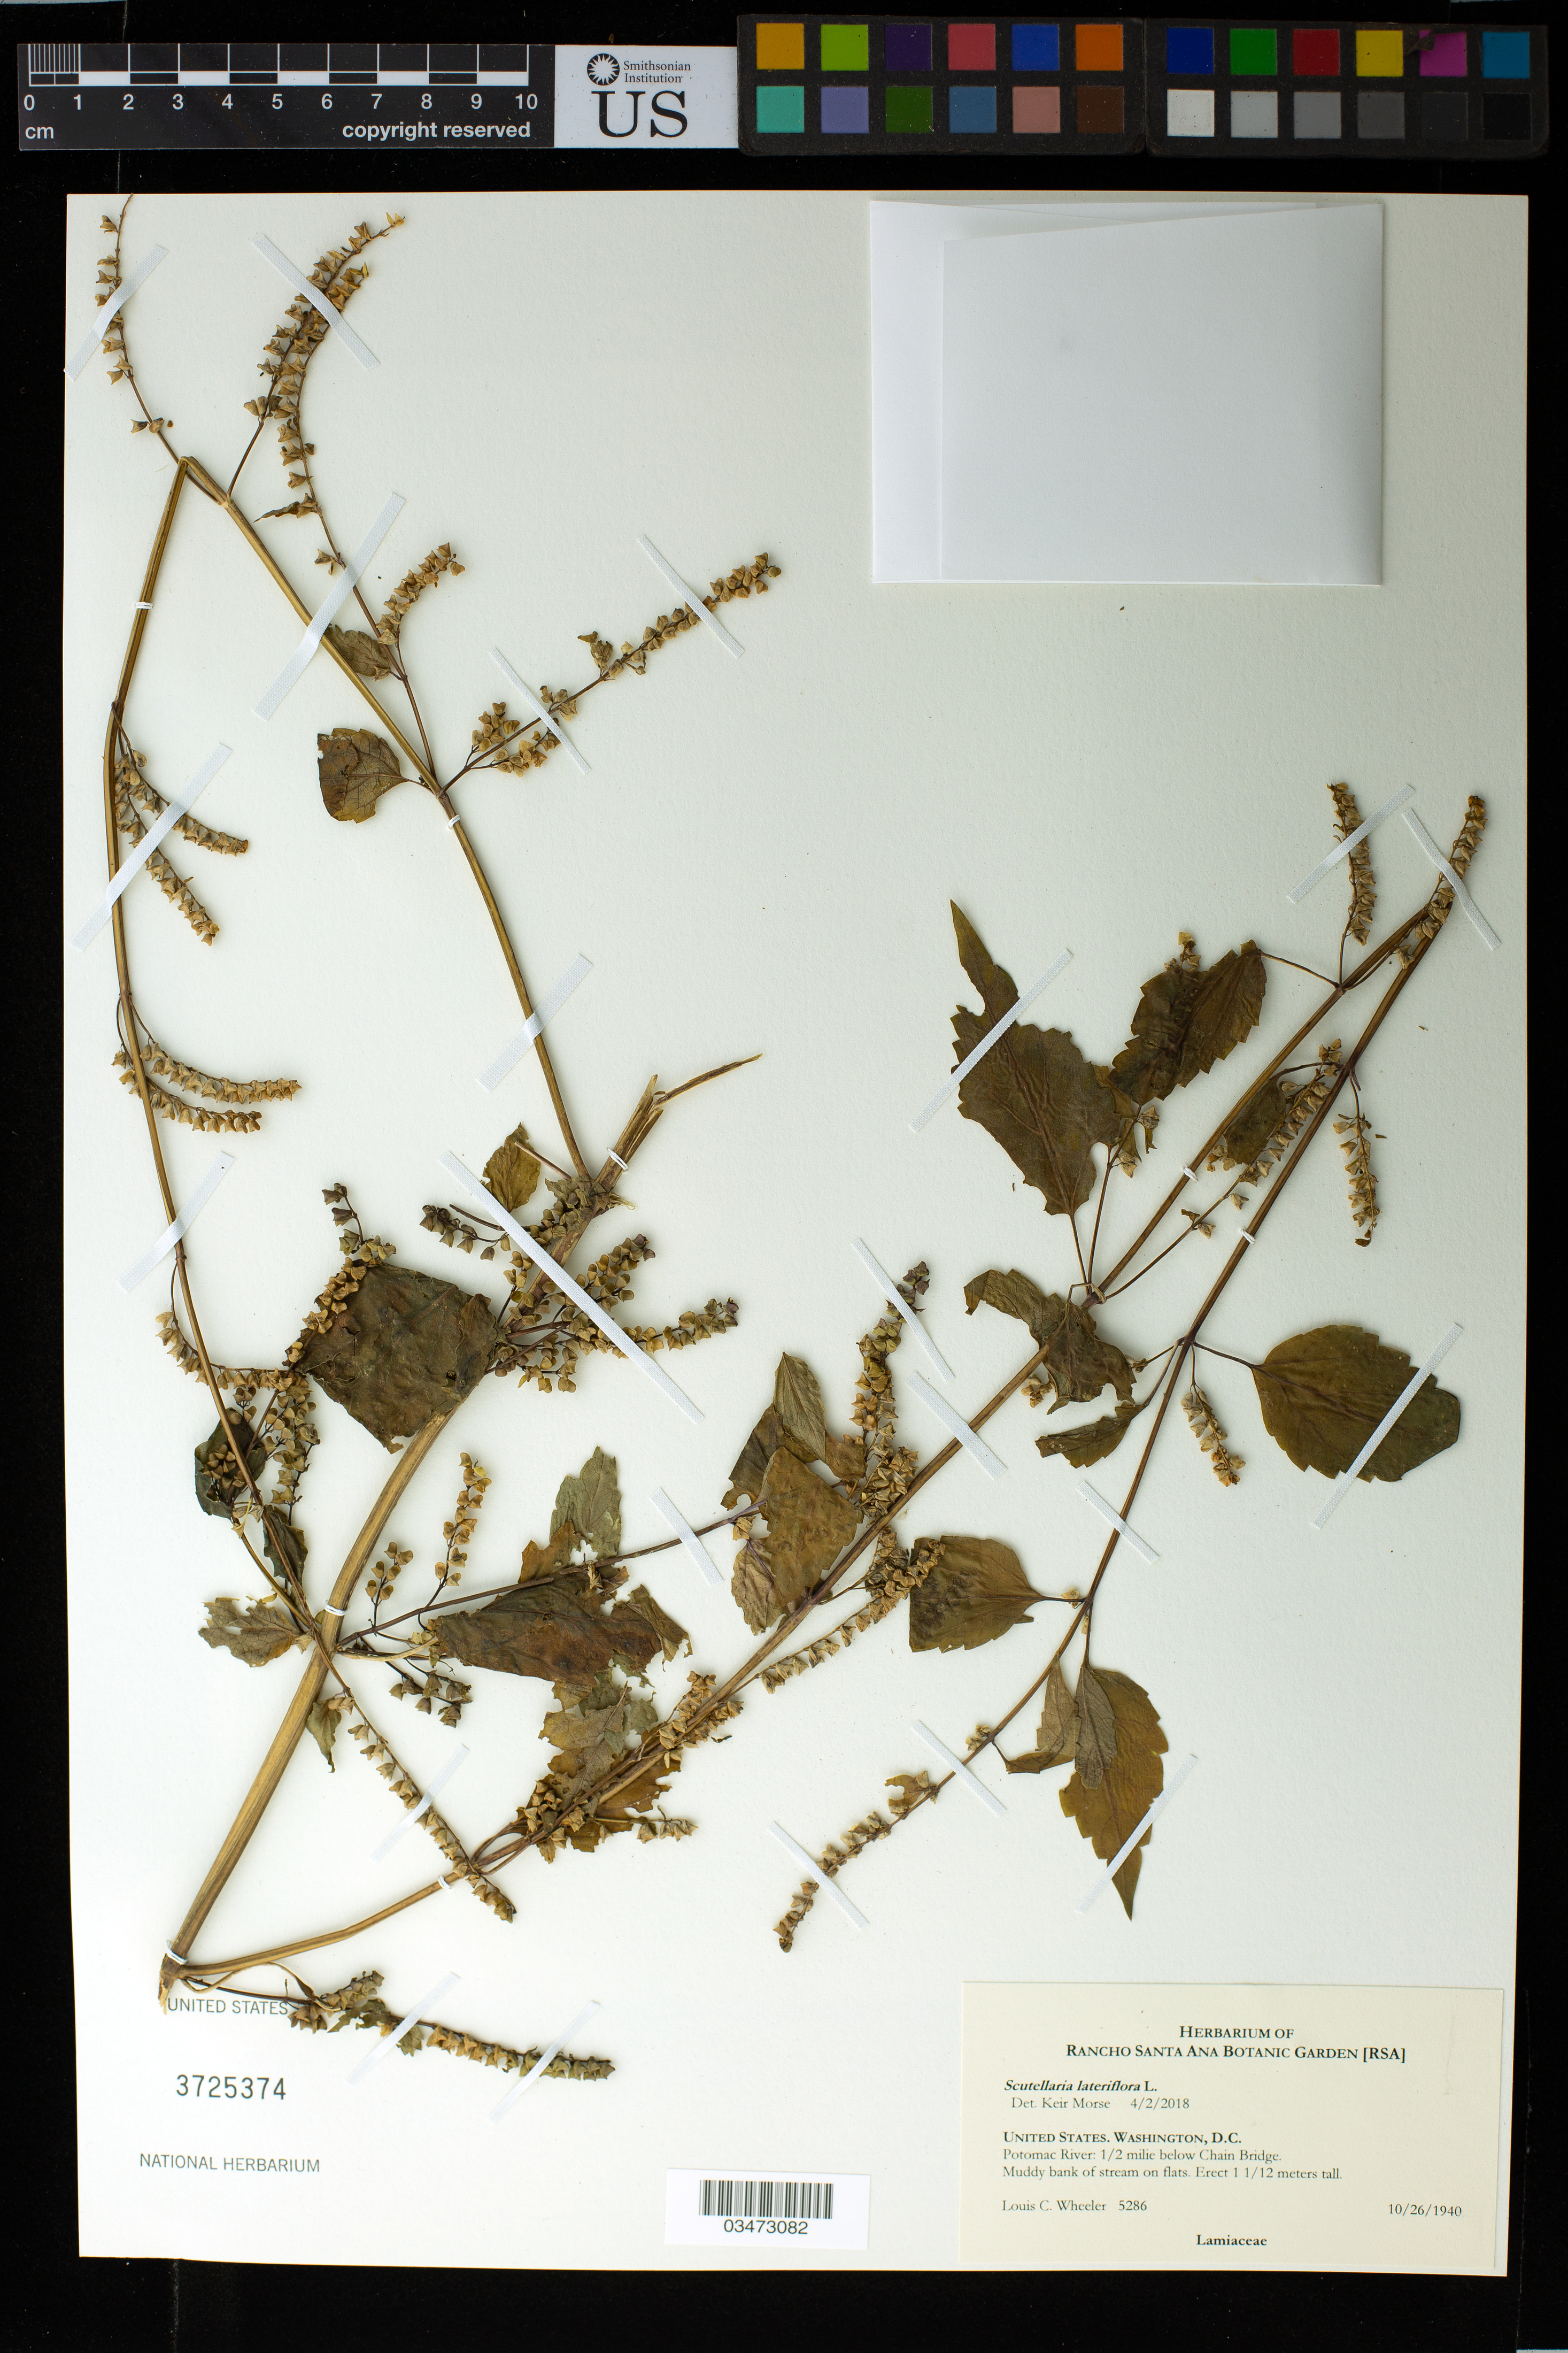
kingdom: Plantae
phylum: Tracheophyta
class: Magnoliopsida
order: Lamiales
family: Lamiaceae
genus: Scutellaria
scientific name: Scutellaria lateriflora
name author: L.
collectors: L. C. Wheeler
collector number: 5286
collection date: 1940-10-26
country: United States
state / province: Washington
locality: Potomac River. 1/2 mile below Chain Bridge. Muddy bank of stream on flats.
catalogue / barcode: US 3725374